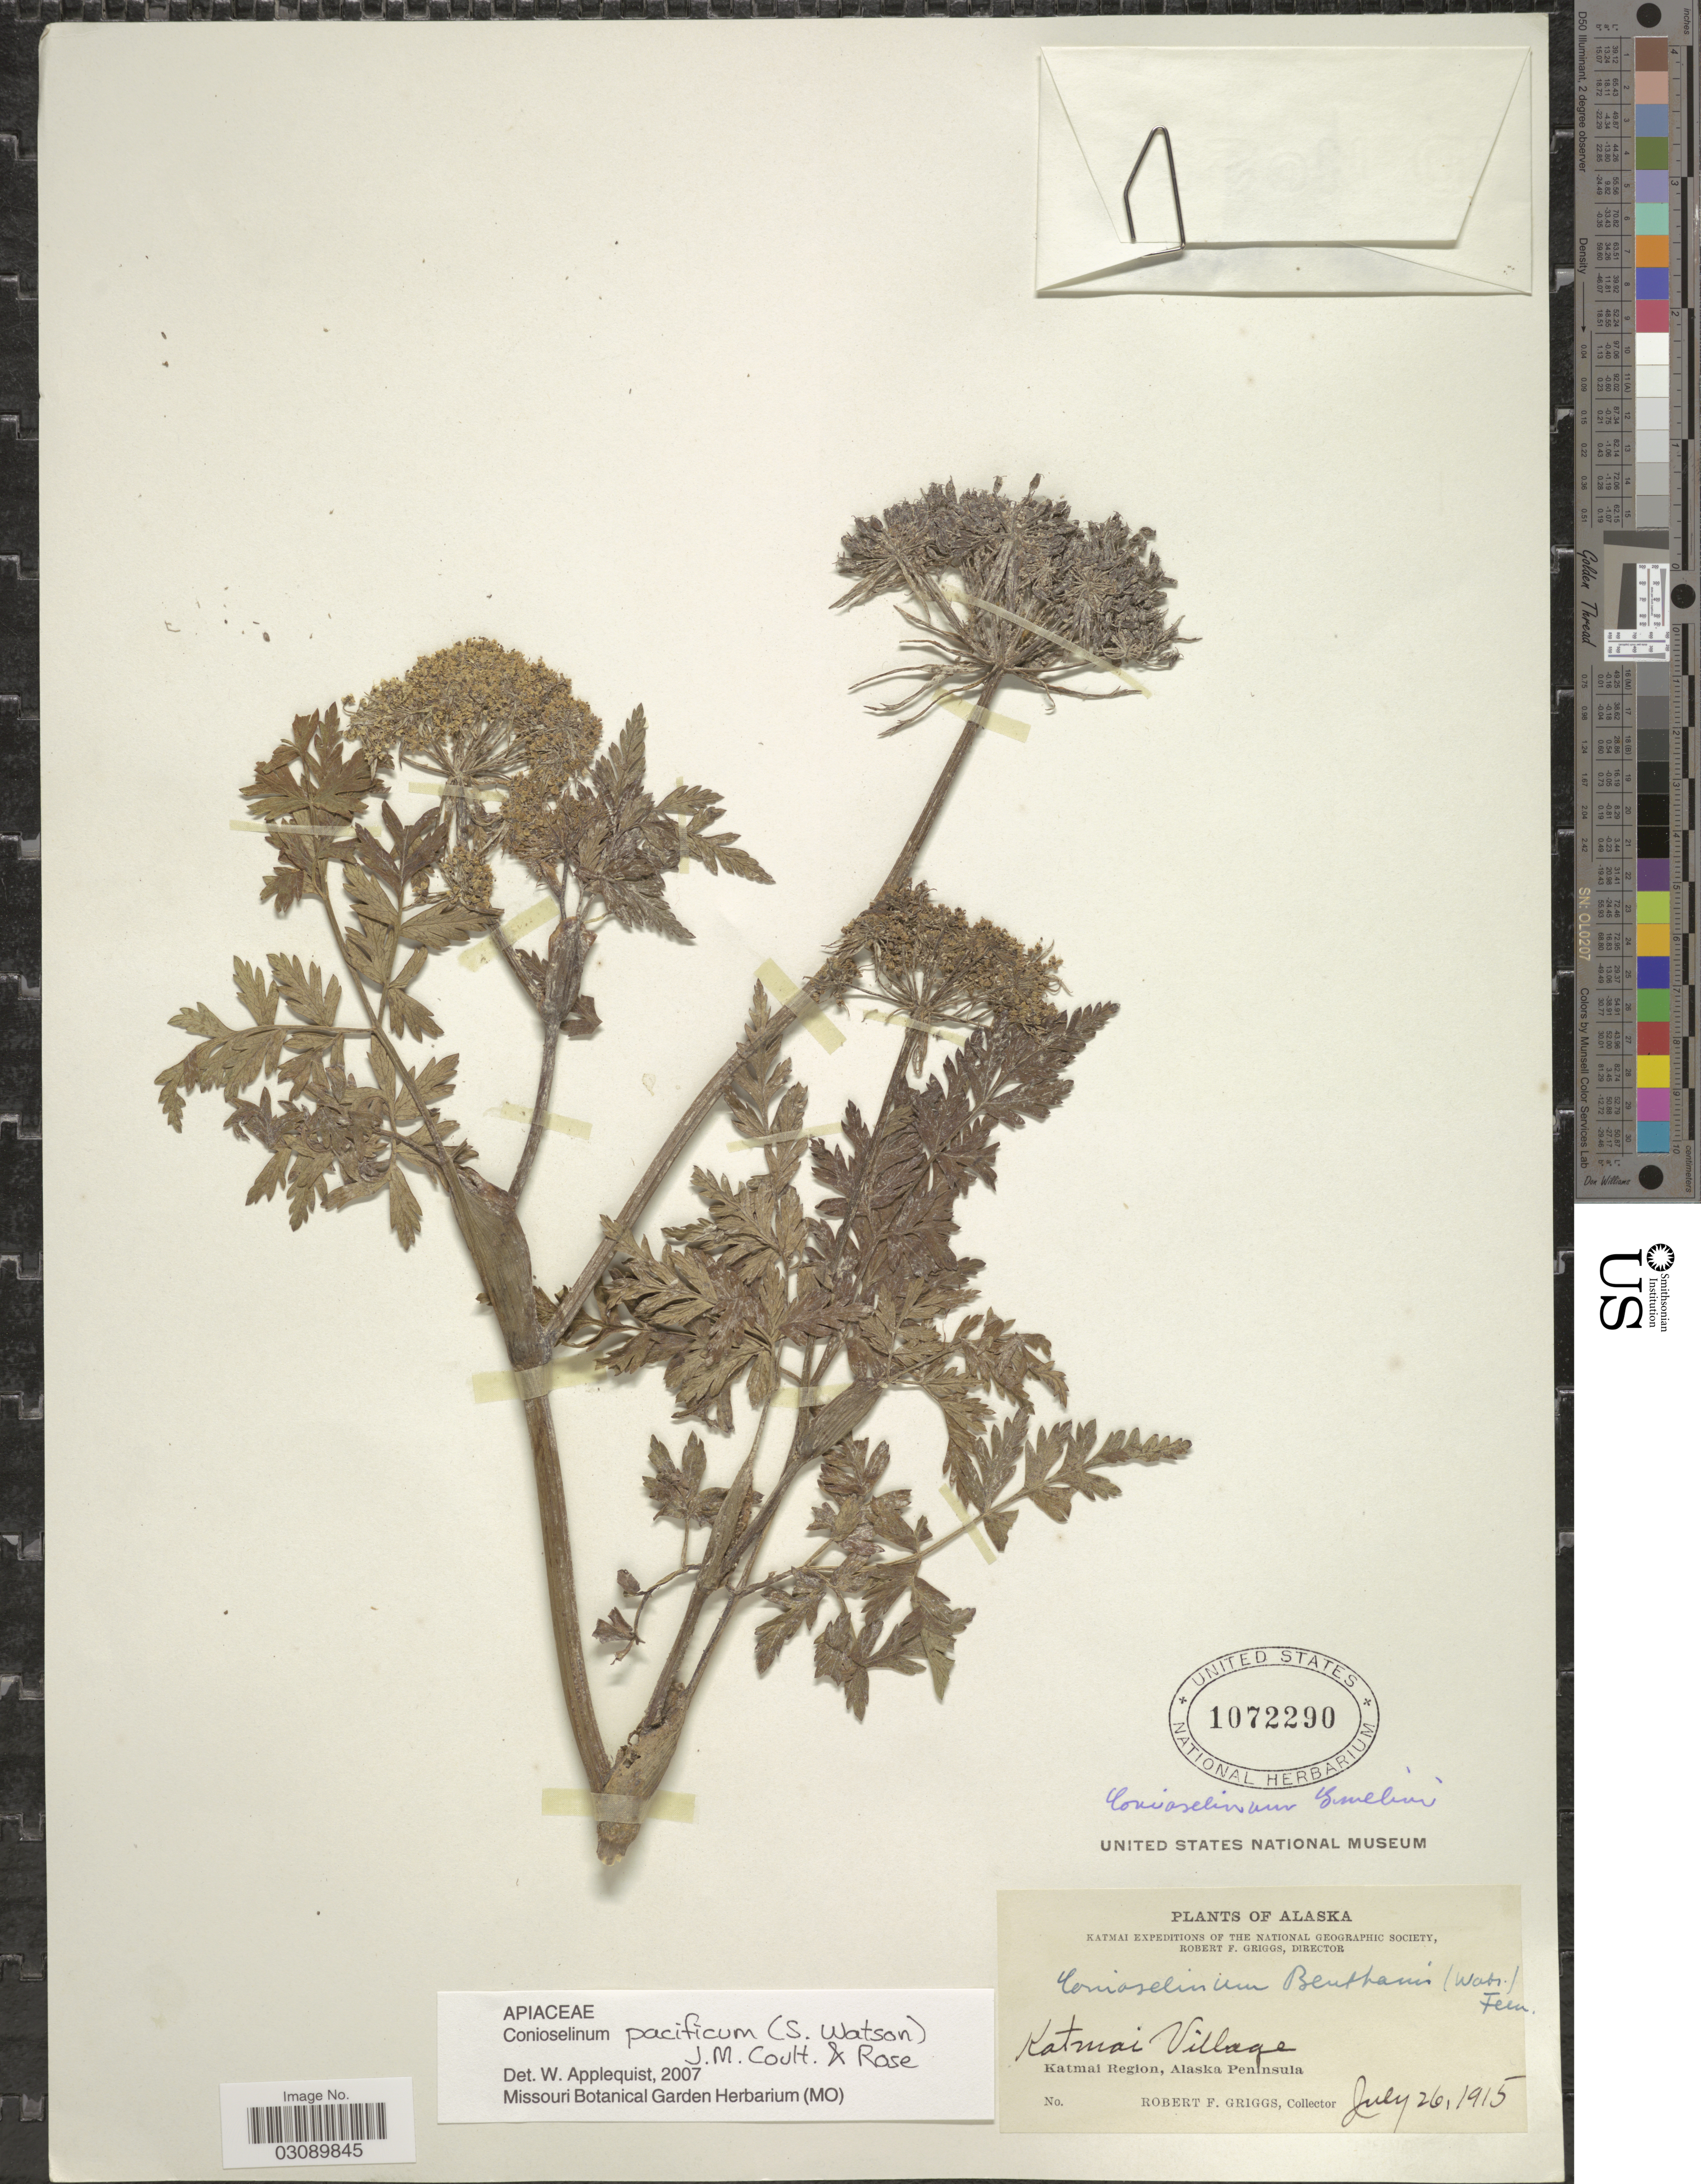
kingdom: Plantae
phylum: Tracheophyta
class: Magnoliopsida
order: Apiales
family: Apiaceae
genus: Conioselinum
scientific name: Conioselinum pacificum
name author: (S. Watson) J.M. Coult. & Rose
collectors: R. F. Griggs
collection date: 1915-07-26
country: United States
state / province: Alaska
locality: Katmai Village. Katmai Region, Alaska Peninsula.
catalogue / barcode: US 1072290